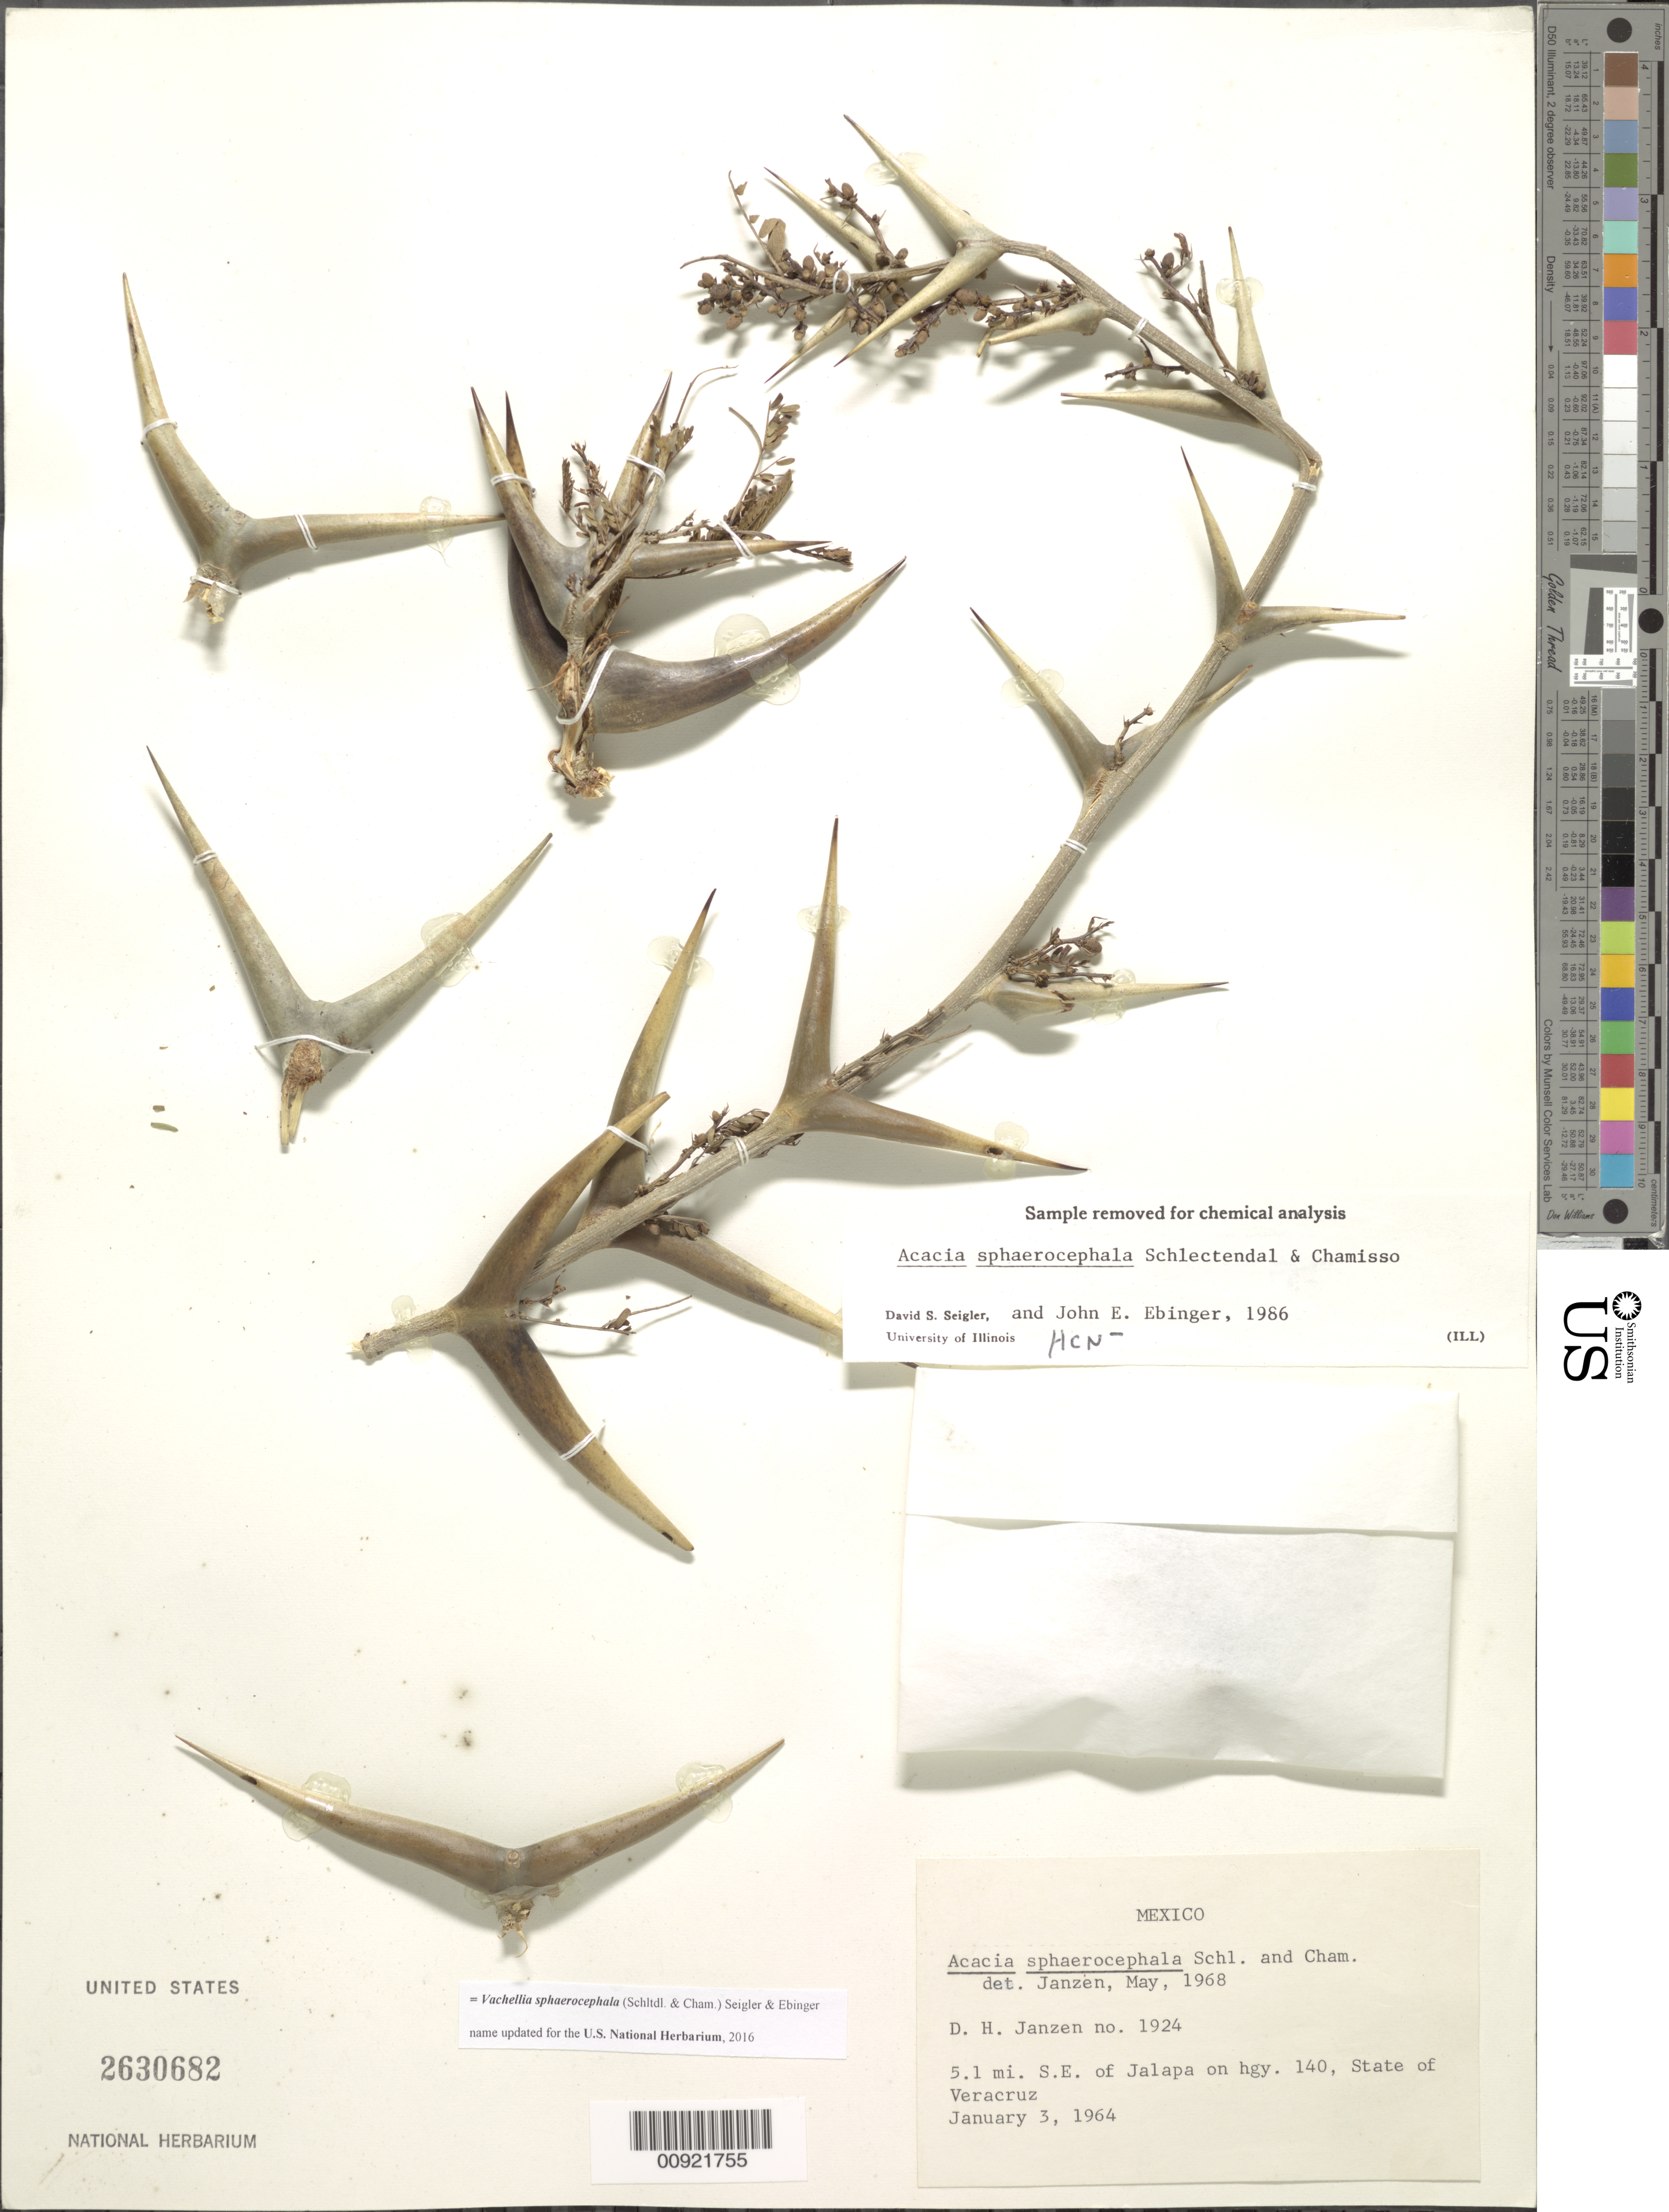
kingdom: Plantae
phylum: Tracheophyta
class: Magnoliopsida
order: Fabales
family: Fabaceae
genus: Vachellia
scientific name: Vachellia sphaerocephala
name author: (Cham. & Schltdl.) Seigler & Ebinger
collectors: D. Janzen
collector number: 1924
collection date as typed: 03 Jan 1964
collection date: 1964-01-03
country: Mexico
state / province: Veracruz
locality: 5.1 mi. SE of Jalapa on hwy. 140, State of Veracruz.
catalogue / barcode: US 2630682